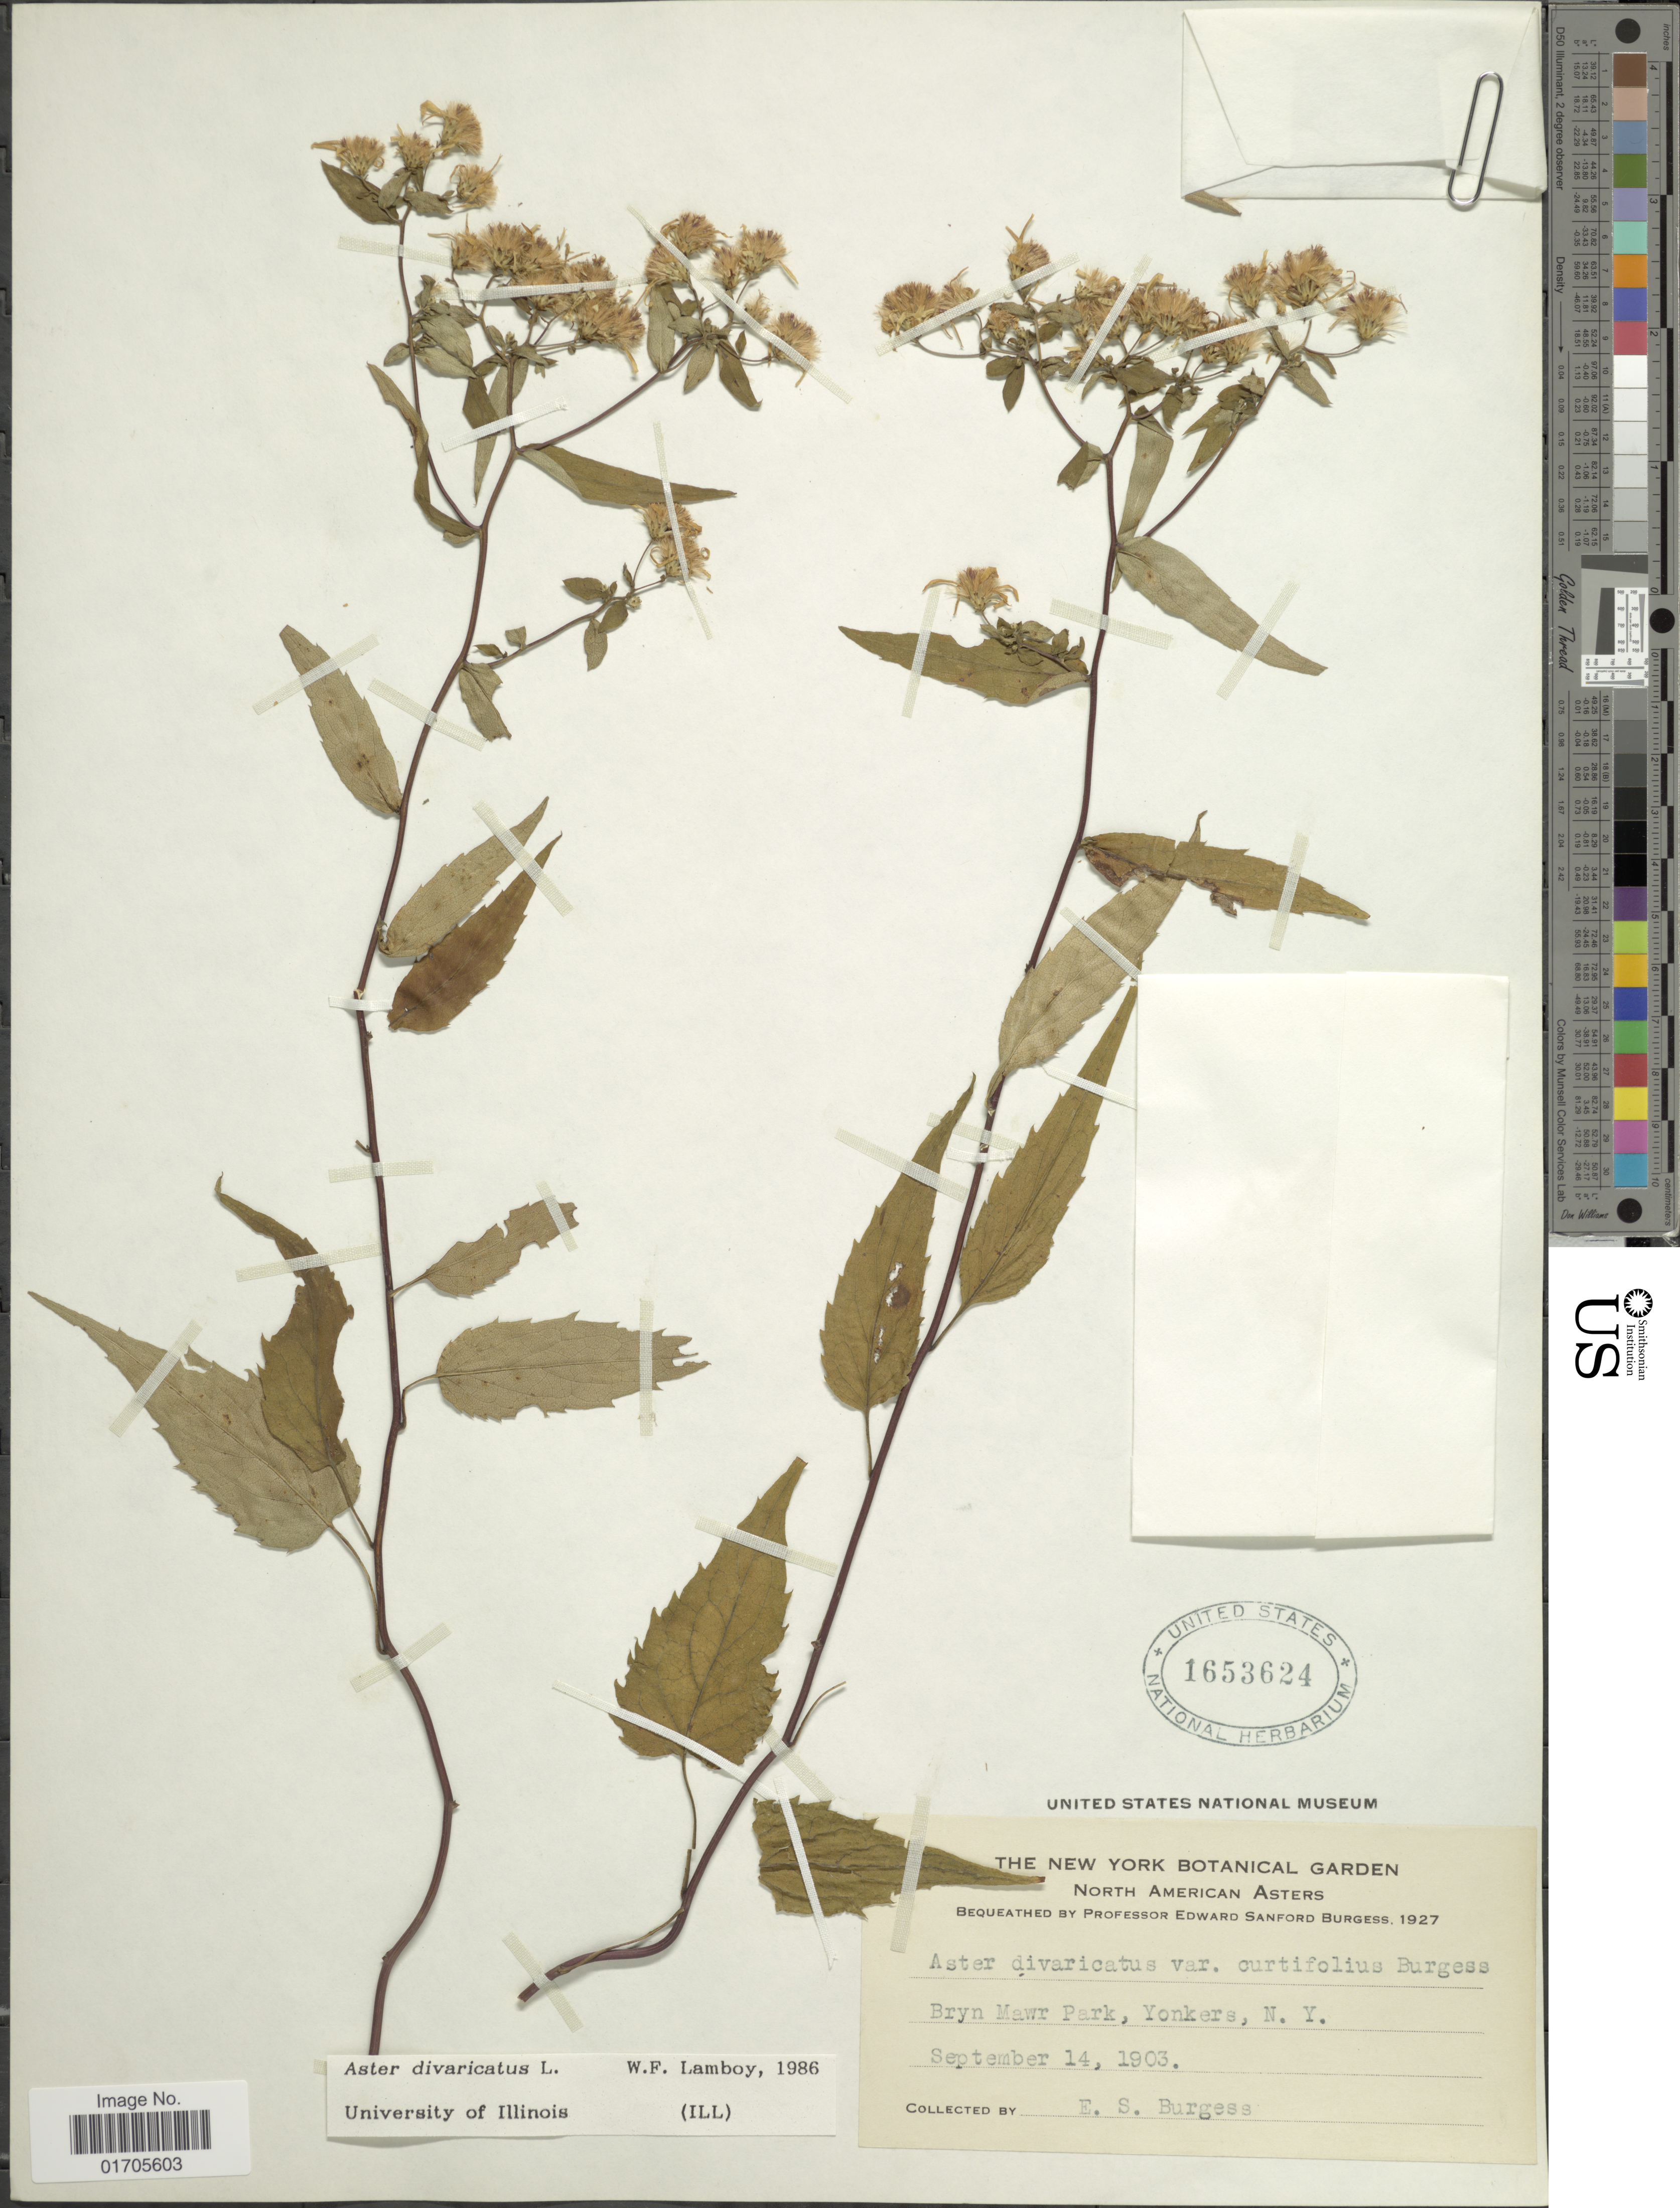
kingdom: Plantae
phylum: Tracheophyta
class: Magnoliopsida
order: Asterales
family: Asteraceae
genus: Eurybia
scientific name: Eurybia divaricata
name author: (L.) G.L. Nesom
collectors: E. Burgess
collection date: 1903-09-14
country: United States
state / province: New York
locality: Bryn Mawr Park, Yonkers, N.Y.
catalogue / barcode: US 1653624